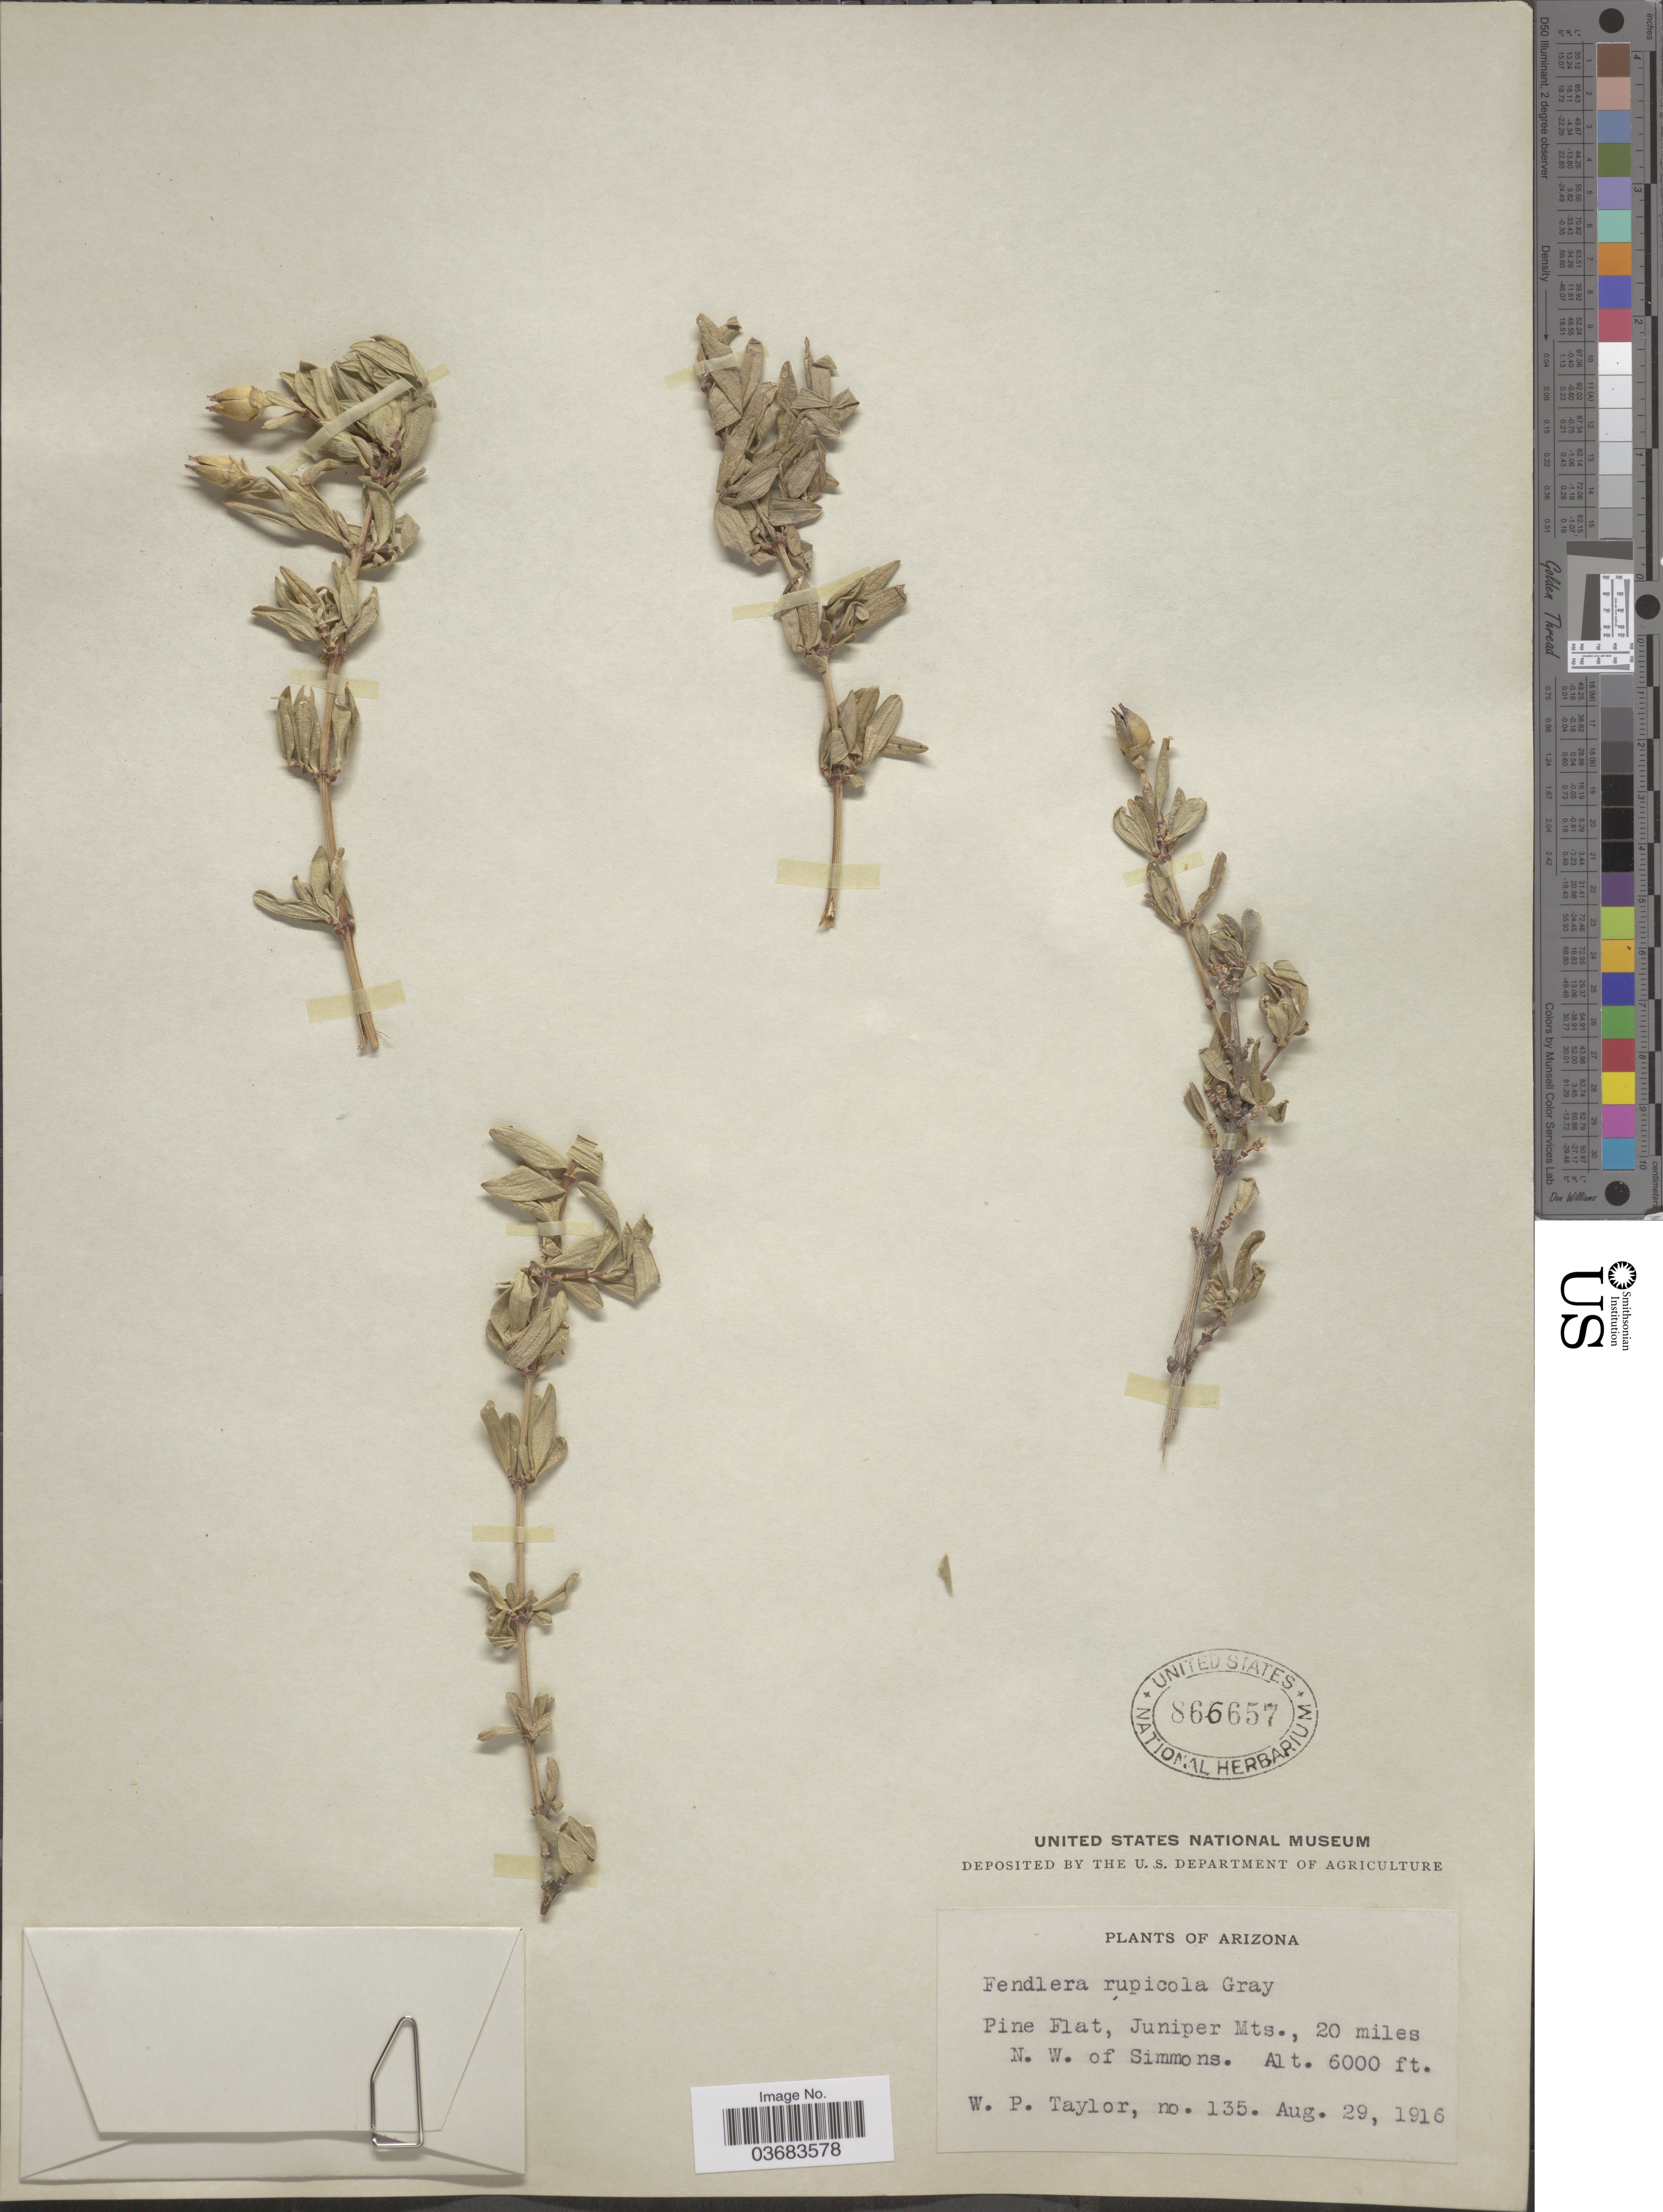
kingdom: Plantae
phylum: Tracheophyta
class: Magnoliopsida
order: Cornales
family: Hydrangeaceae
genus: Fendlera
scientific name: Fendlera rupicola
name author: Englem. & A. Gray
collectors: W. P. Taylor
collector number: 135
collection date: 1916-08-29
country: United States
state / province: Arizona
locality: Pine Flat, Juniper Mts., 20 miles N. W. of Simmons.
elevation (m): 1829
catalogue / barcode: US 866657